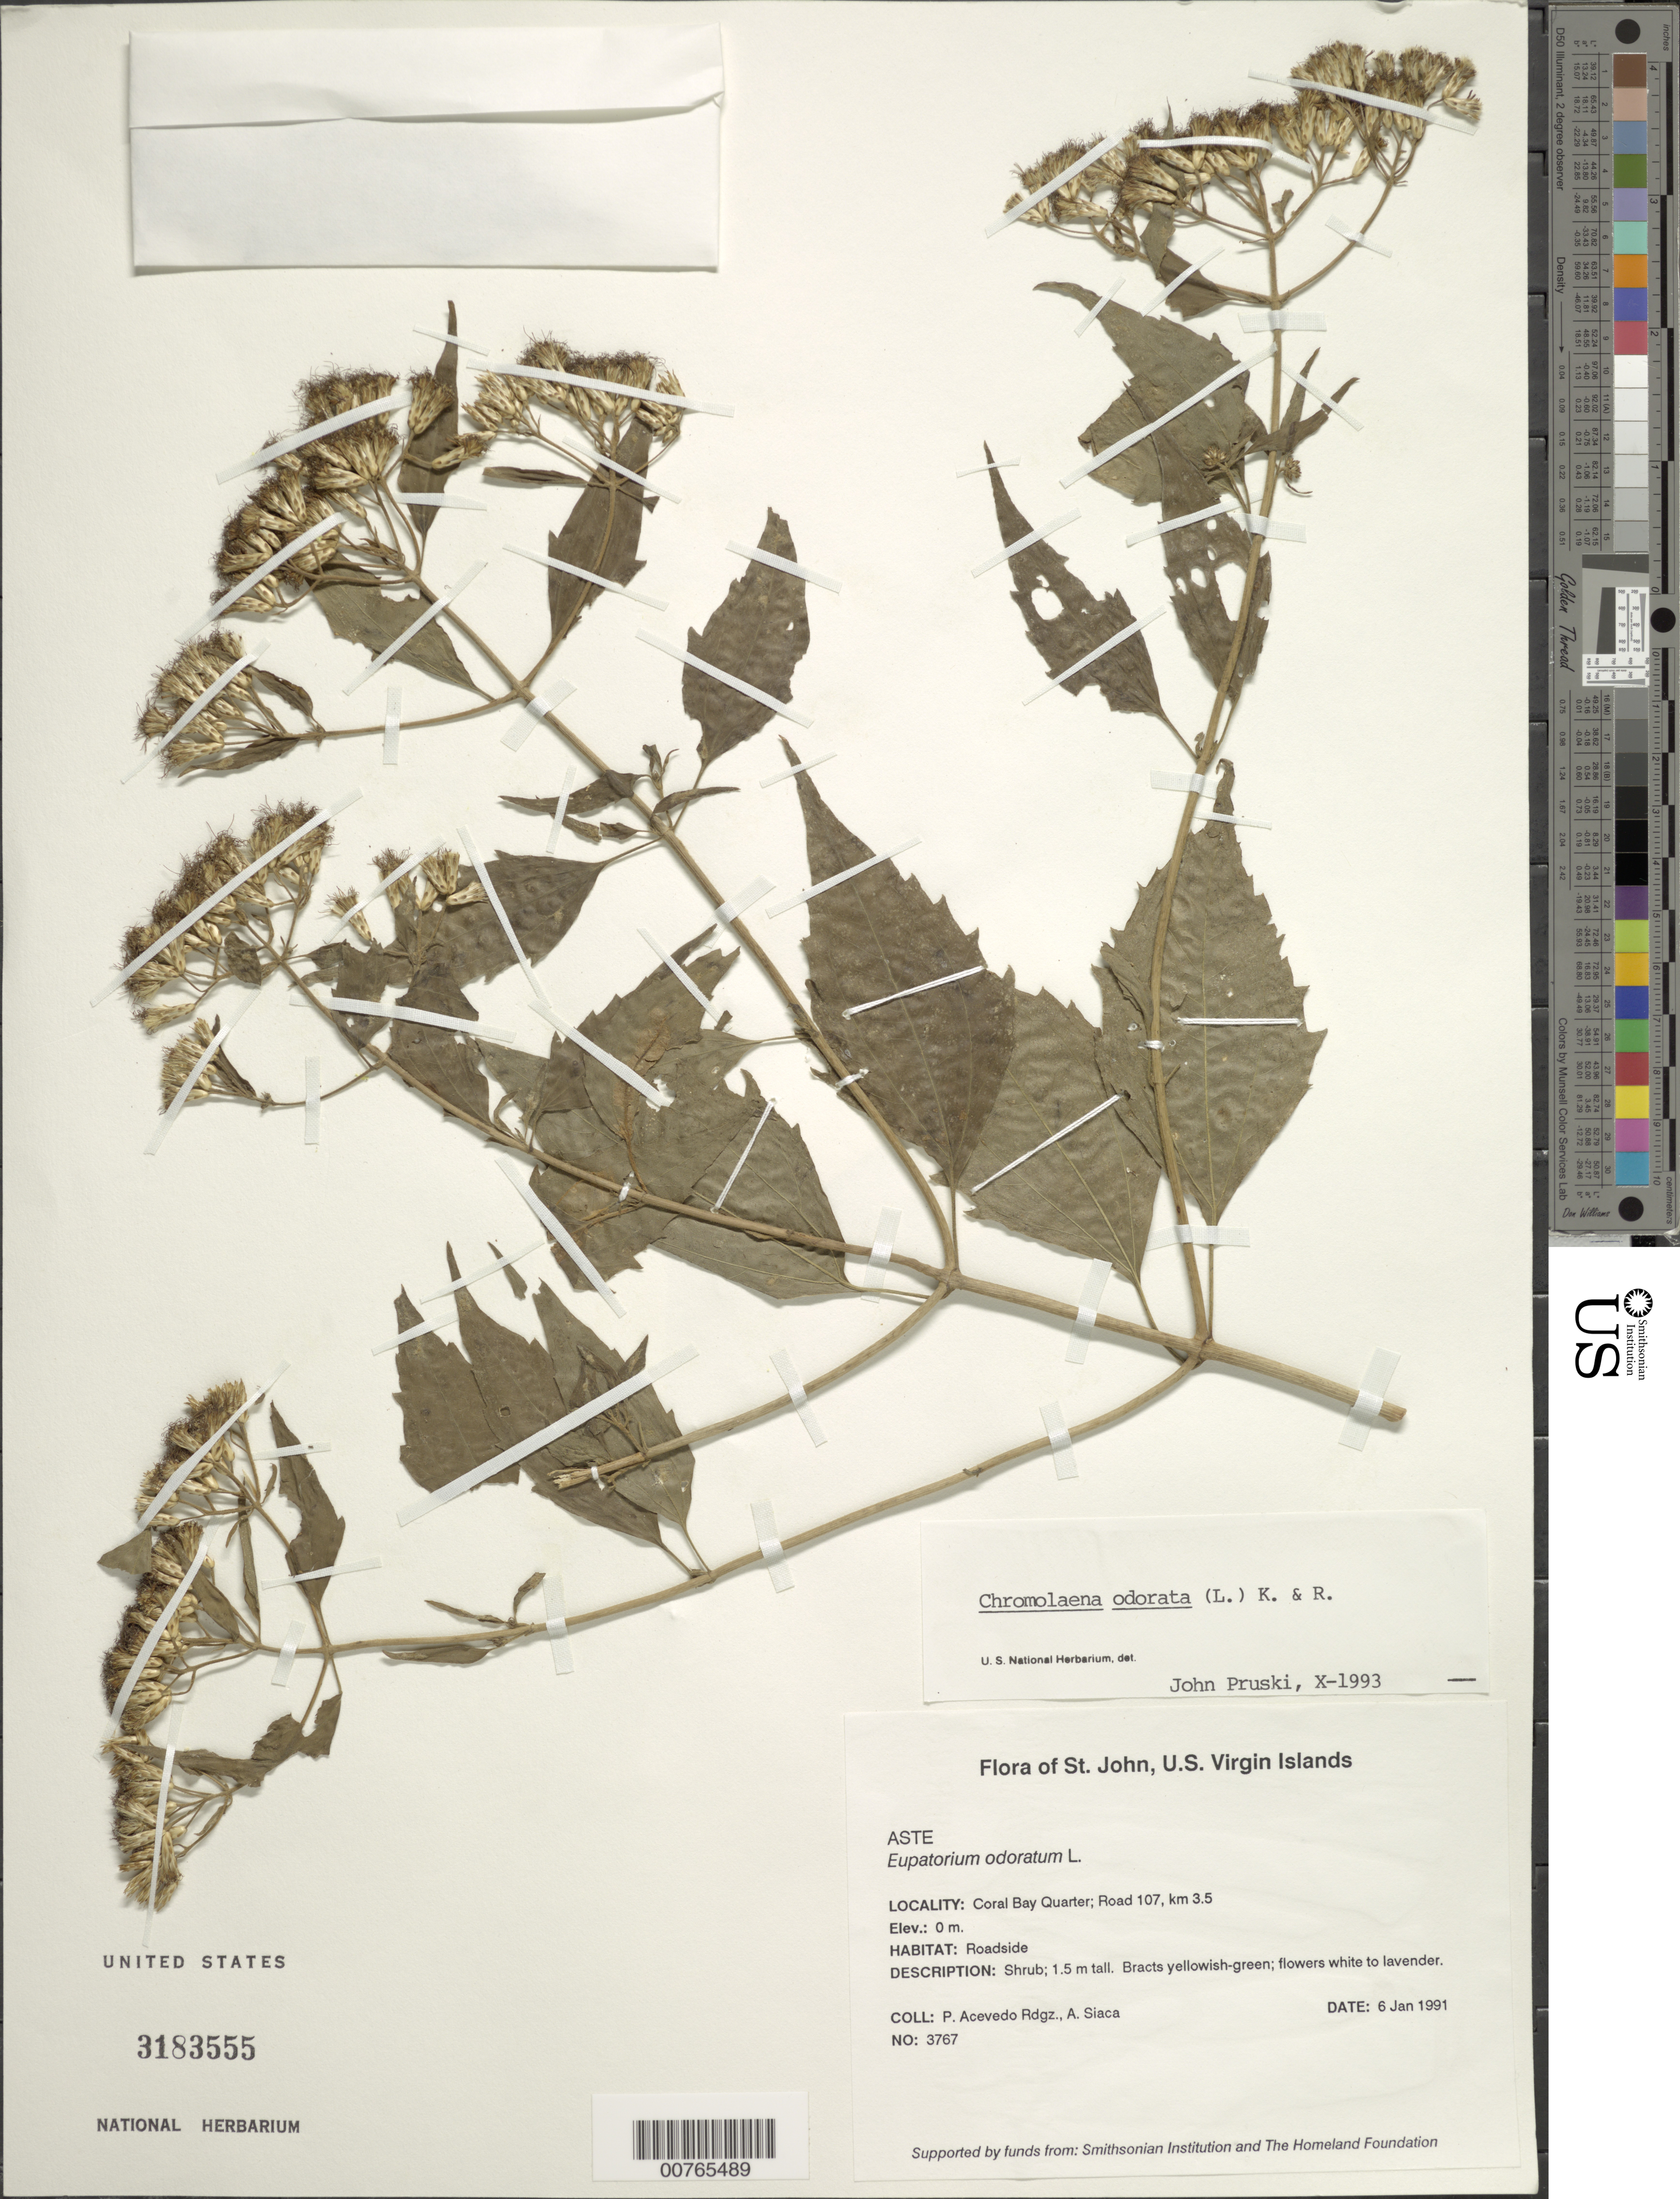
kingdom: Plantae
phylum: Tracheophyta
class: Magnoliopsida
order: Asterales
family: Asteraceae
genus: Chromolaena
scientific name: Chromolaena odorata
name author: (L.) R.M. King & H. Rob.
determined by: Pruski, J. F.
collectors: P. Acevedo-Rodr. & A. Siaca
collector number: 3767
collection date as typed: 06 Jan 1991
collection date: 1991-01-06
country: U.S. Virgin Islands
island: St. John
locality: Coral Bay Quarter; Road 107, km 3.5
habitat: Roadside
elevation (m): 0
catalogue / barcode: US 3183555